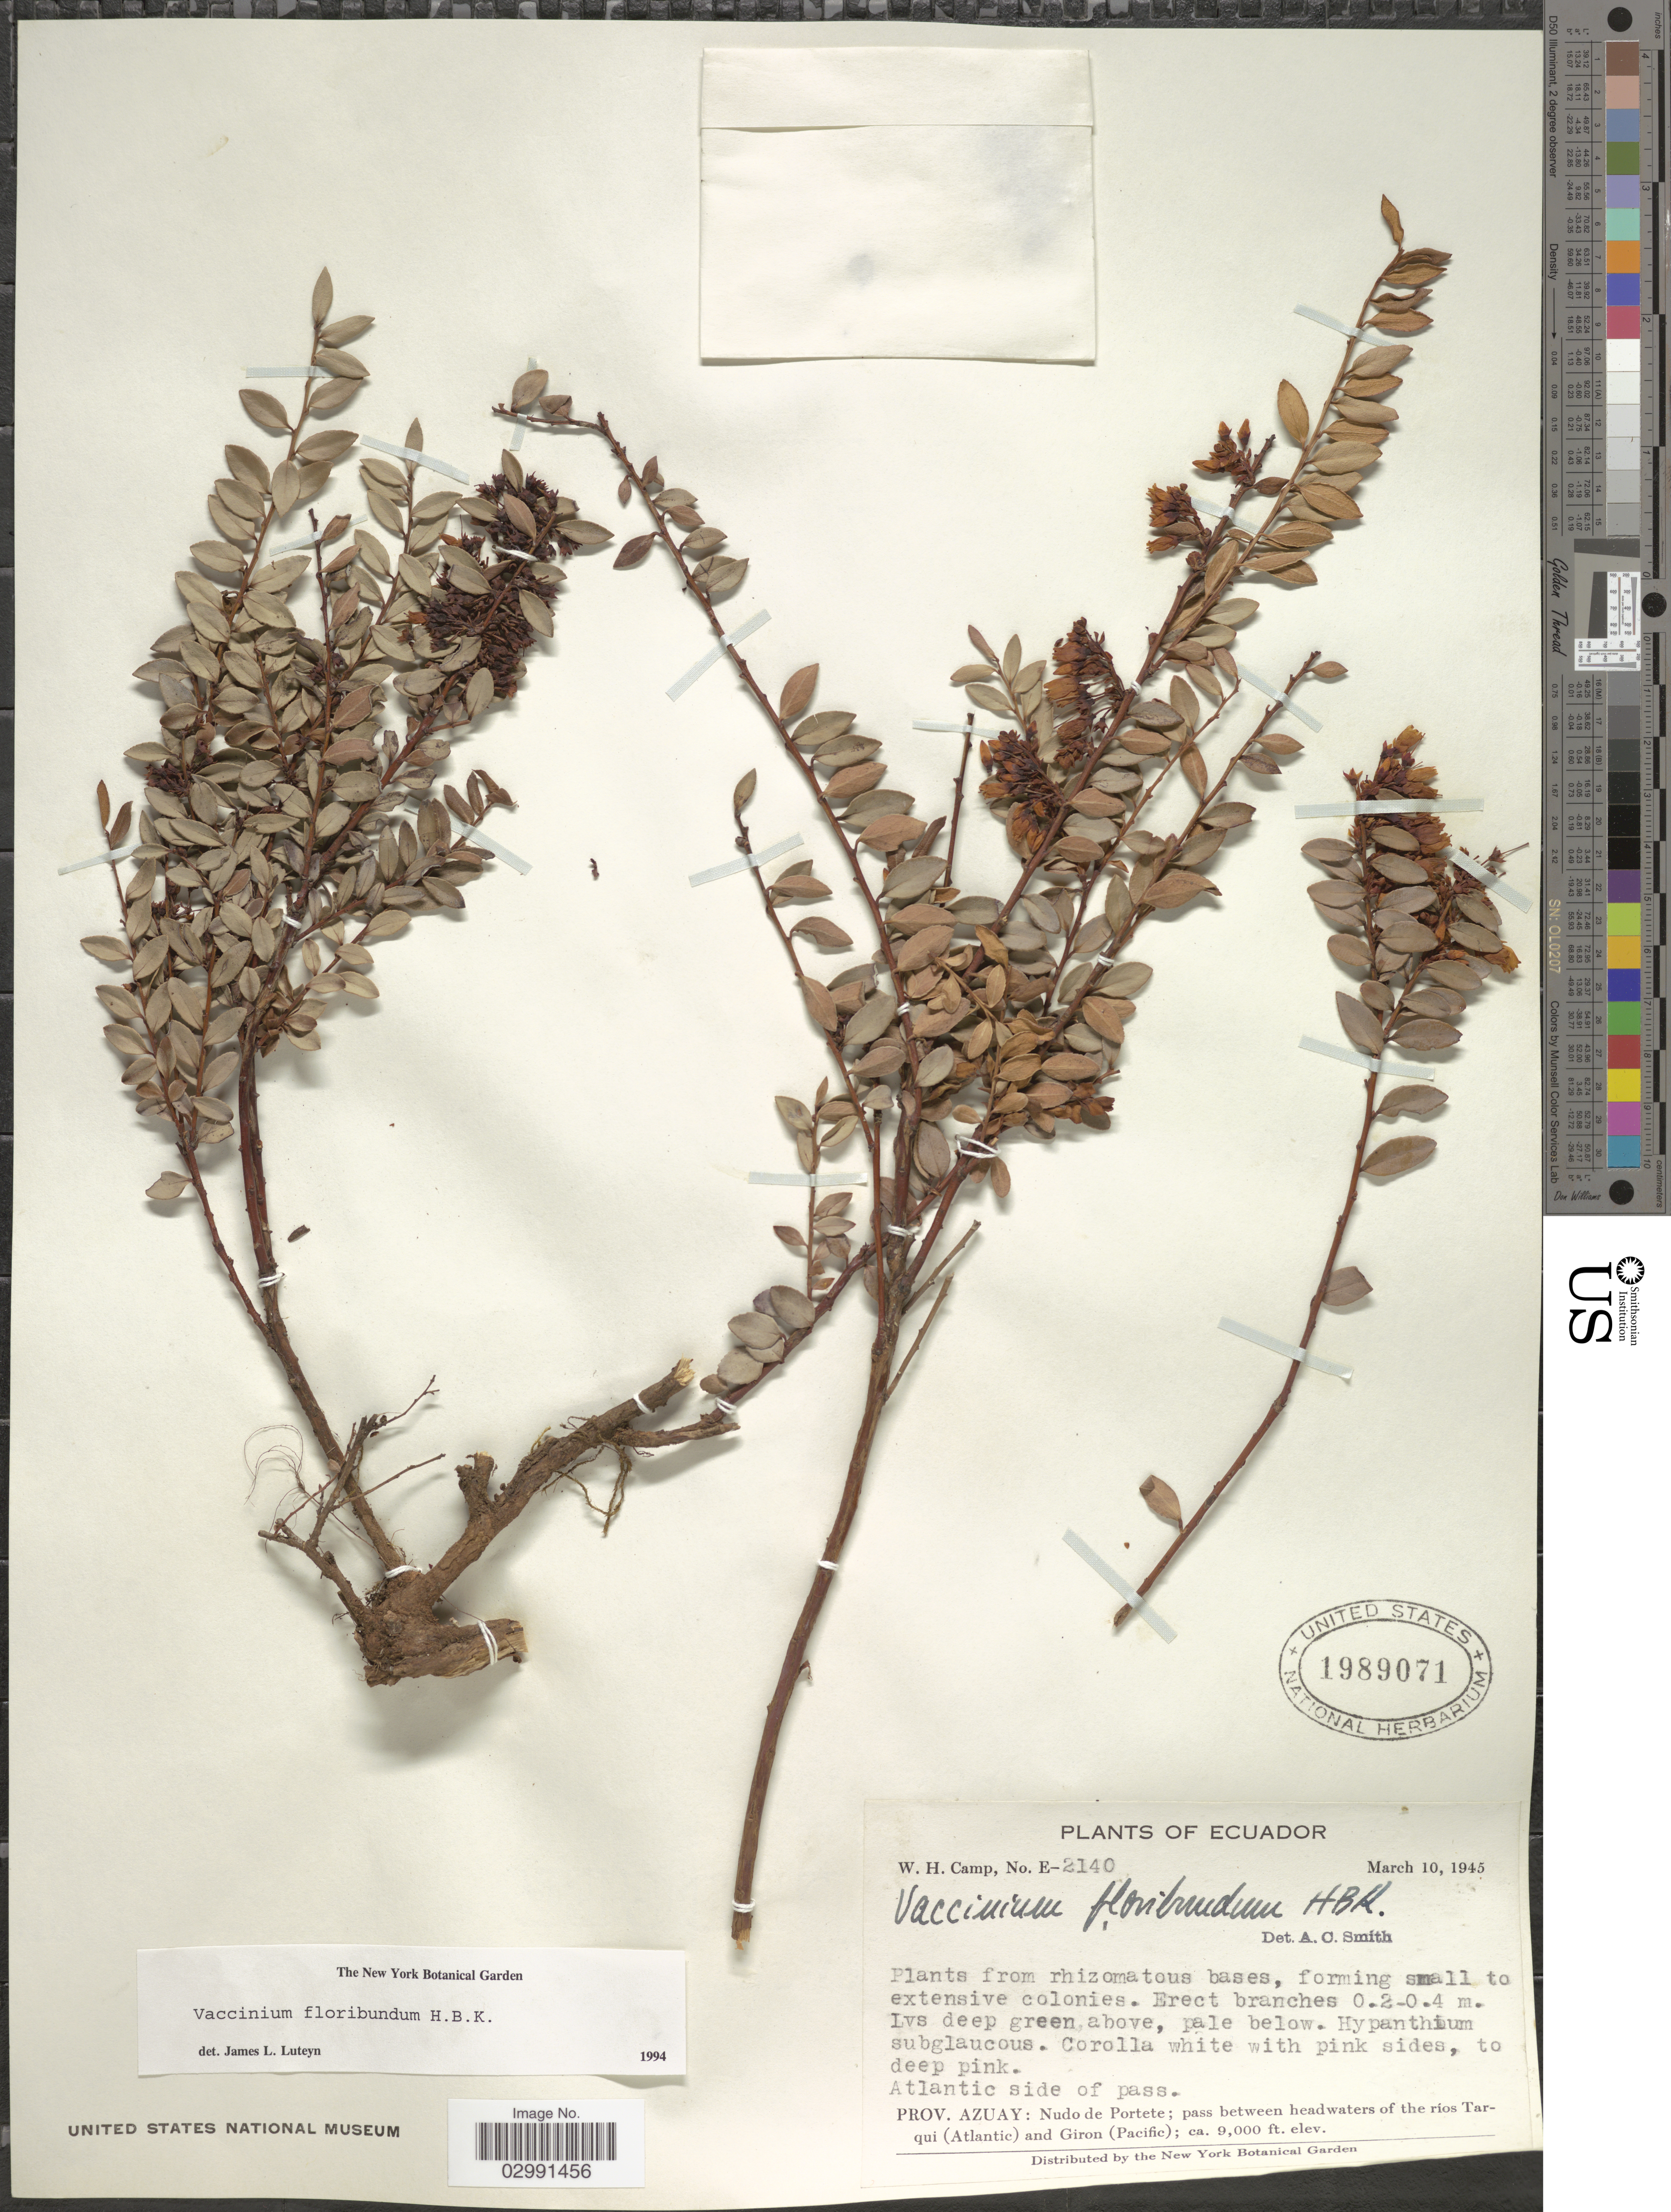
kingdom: Plantae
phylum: Tracheophyta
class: Magnoliopsida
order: Ericales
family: Ericaceae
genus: Vaccinium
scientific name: Vaccinium floribundum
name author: Kunth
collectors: W. H. Camp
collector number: E-2140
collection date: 1945-03-10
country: Ecuador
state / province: Azuay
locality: Atlantic side of pass. Nudo de Portete; pass between headwaters of the ríos Tarqui (Atlantic) and Giron (Pacific).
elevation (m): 2743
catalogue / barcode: US 1989071